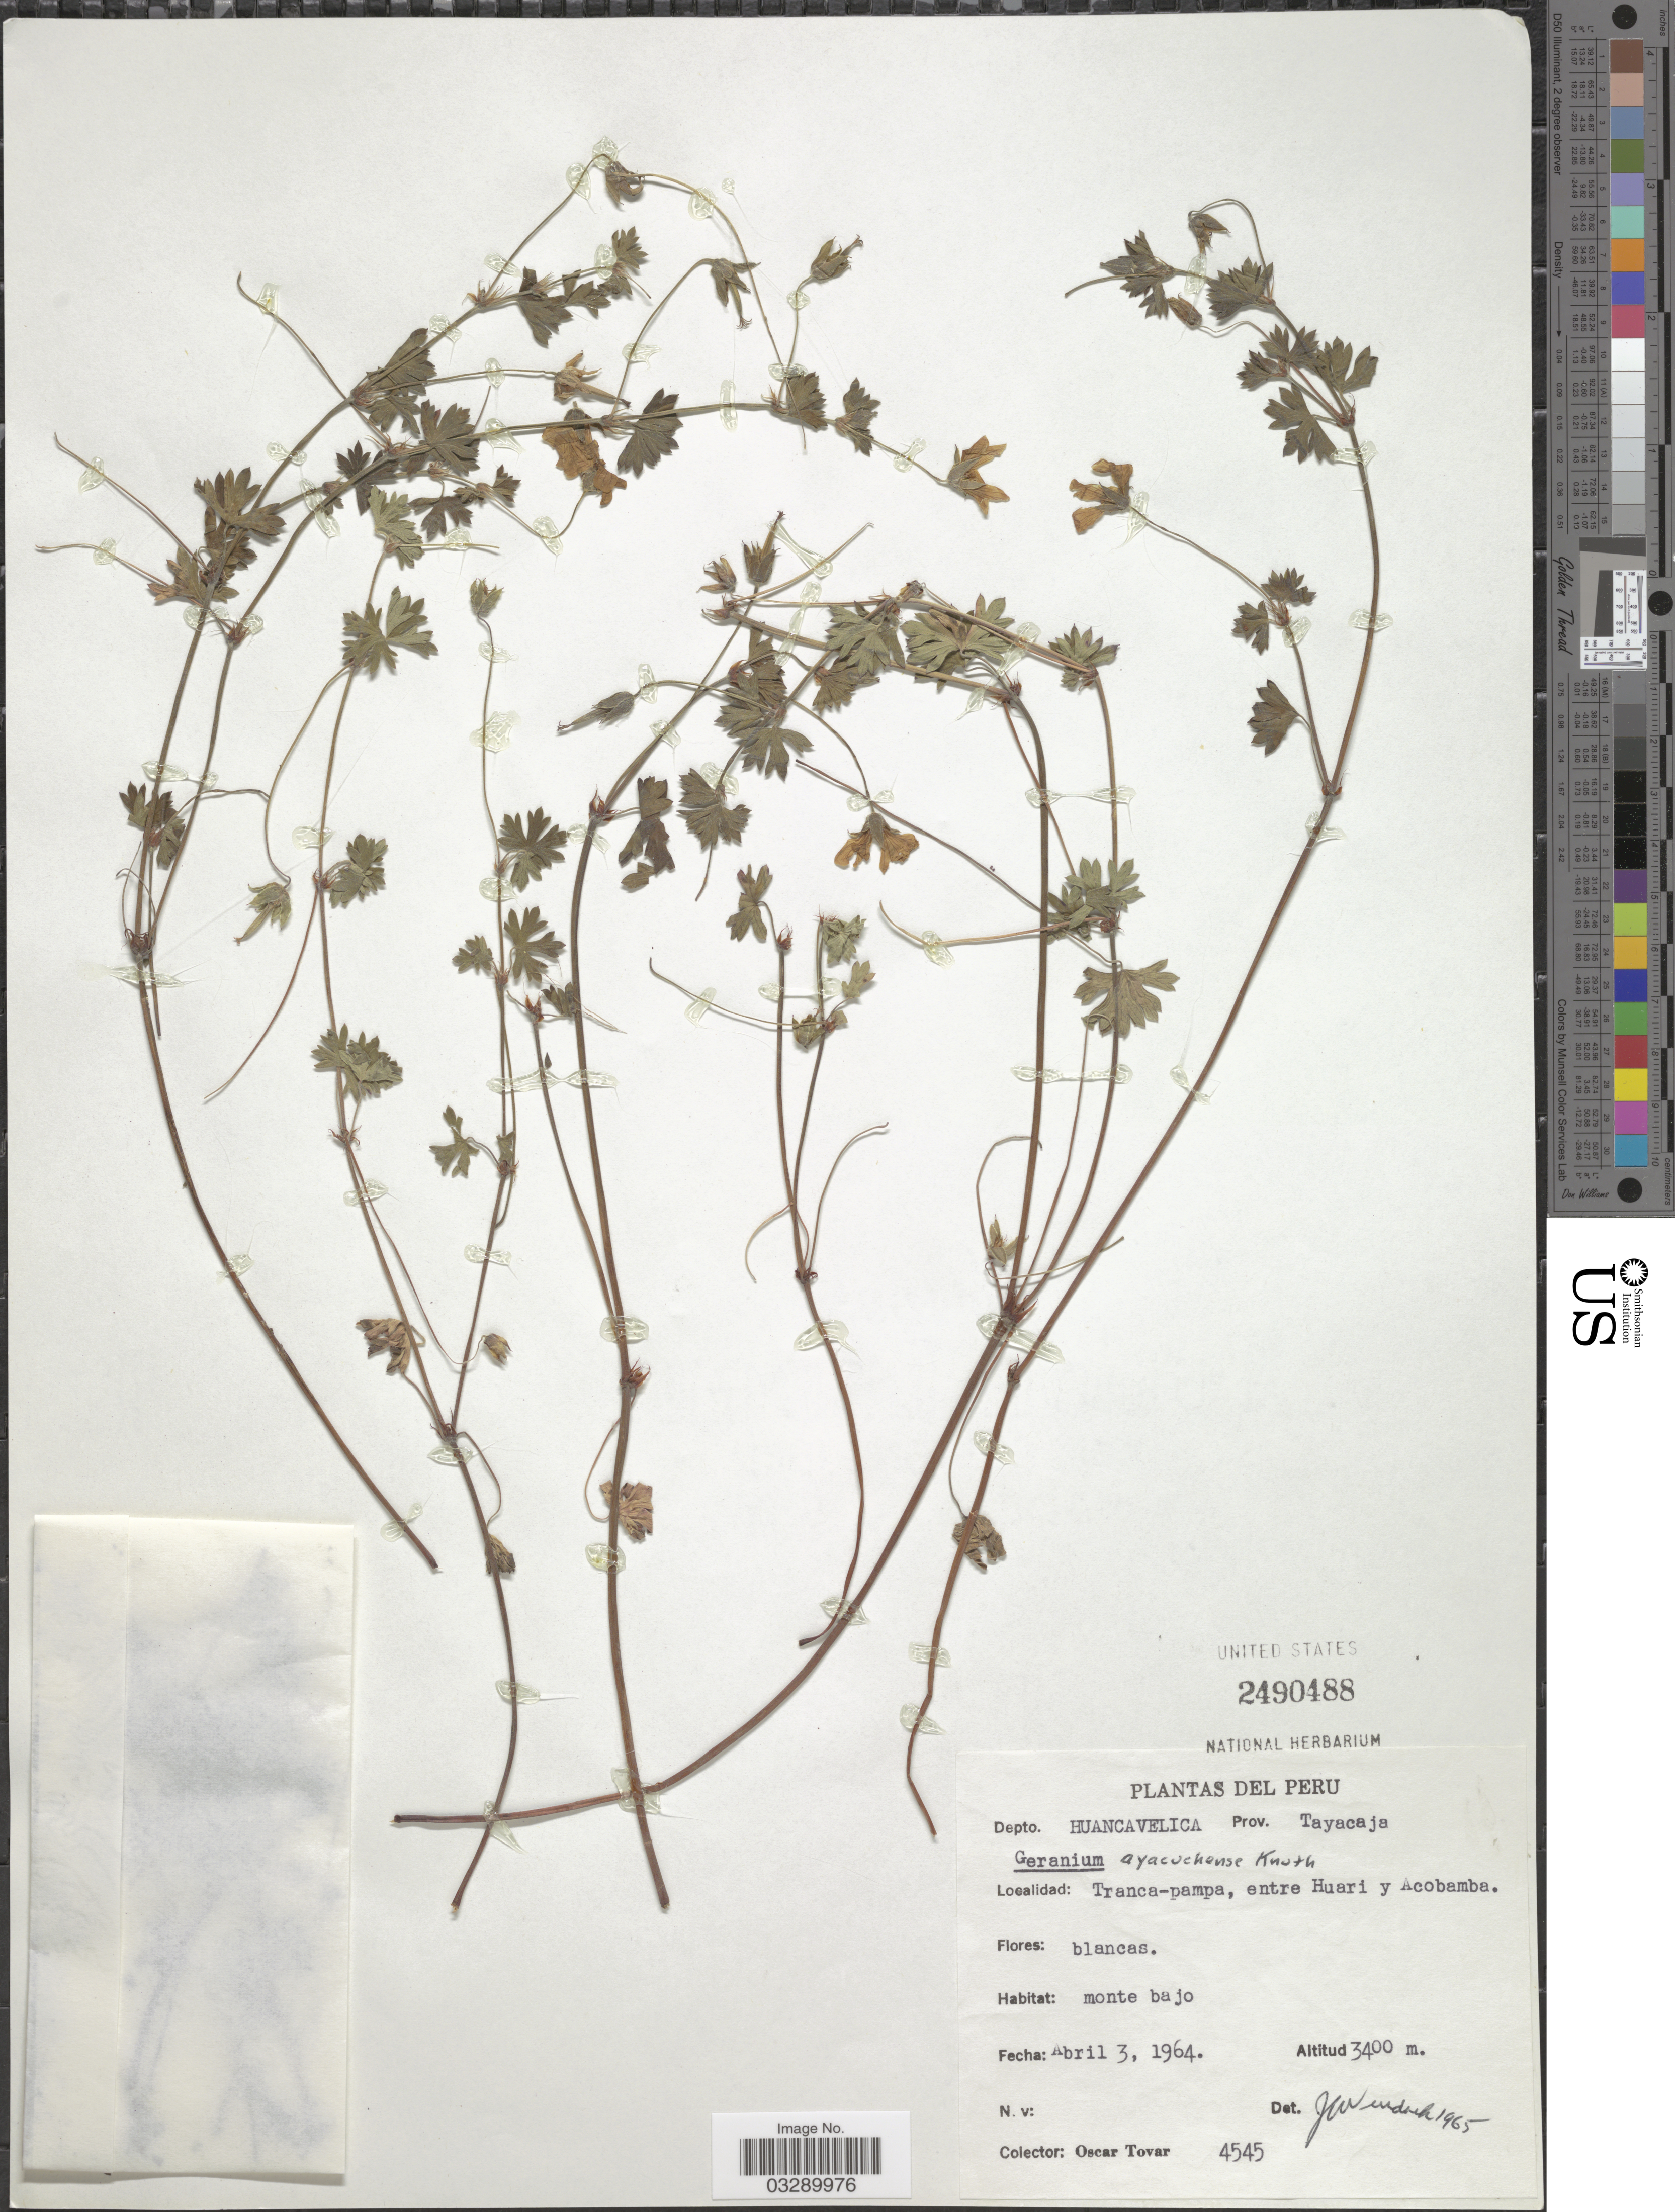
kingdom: Plantae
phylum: Tracheophyta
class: Magnoliopsida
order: Geraniales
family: Geraniaceae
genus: Geranium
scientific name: Geranium ayacuchense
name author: R. Knuth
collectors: Ó. Tovar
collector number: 4545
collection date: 1964-04-03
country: Peru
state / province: Huancavelica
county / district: Tayacaja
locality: Depto. Huancavelica Prov. Tayacaja. Tranca-pampa, entre Huari y Acobamba.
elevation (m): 3400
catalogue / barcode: US 2490488